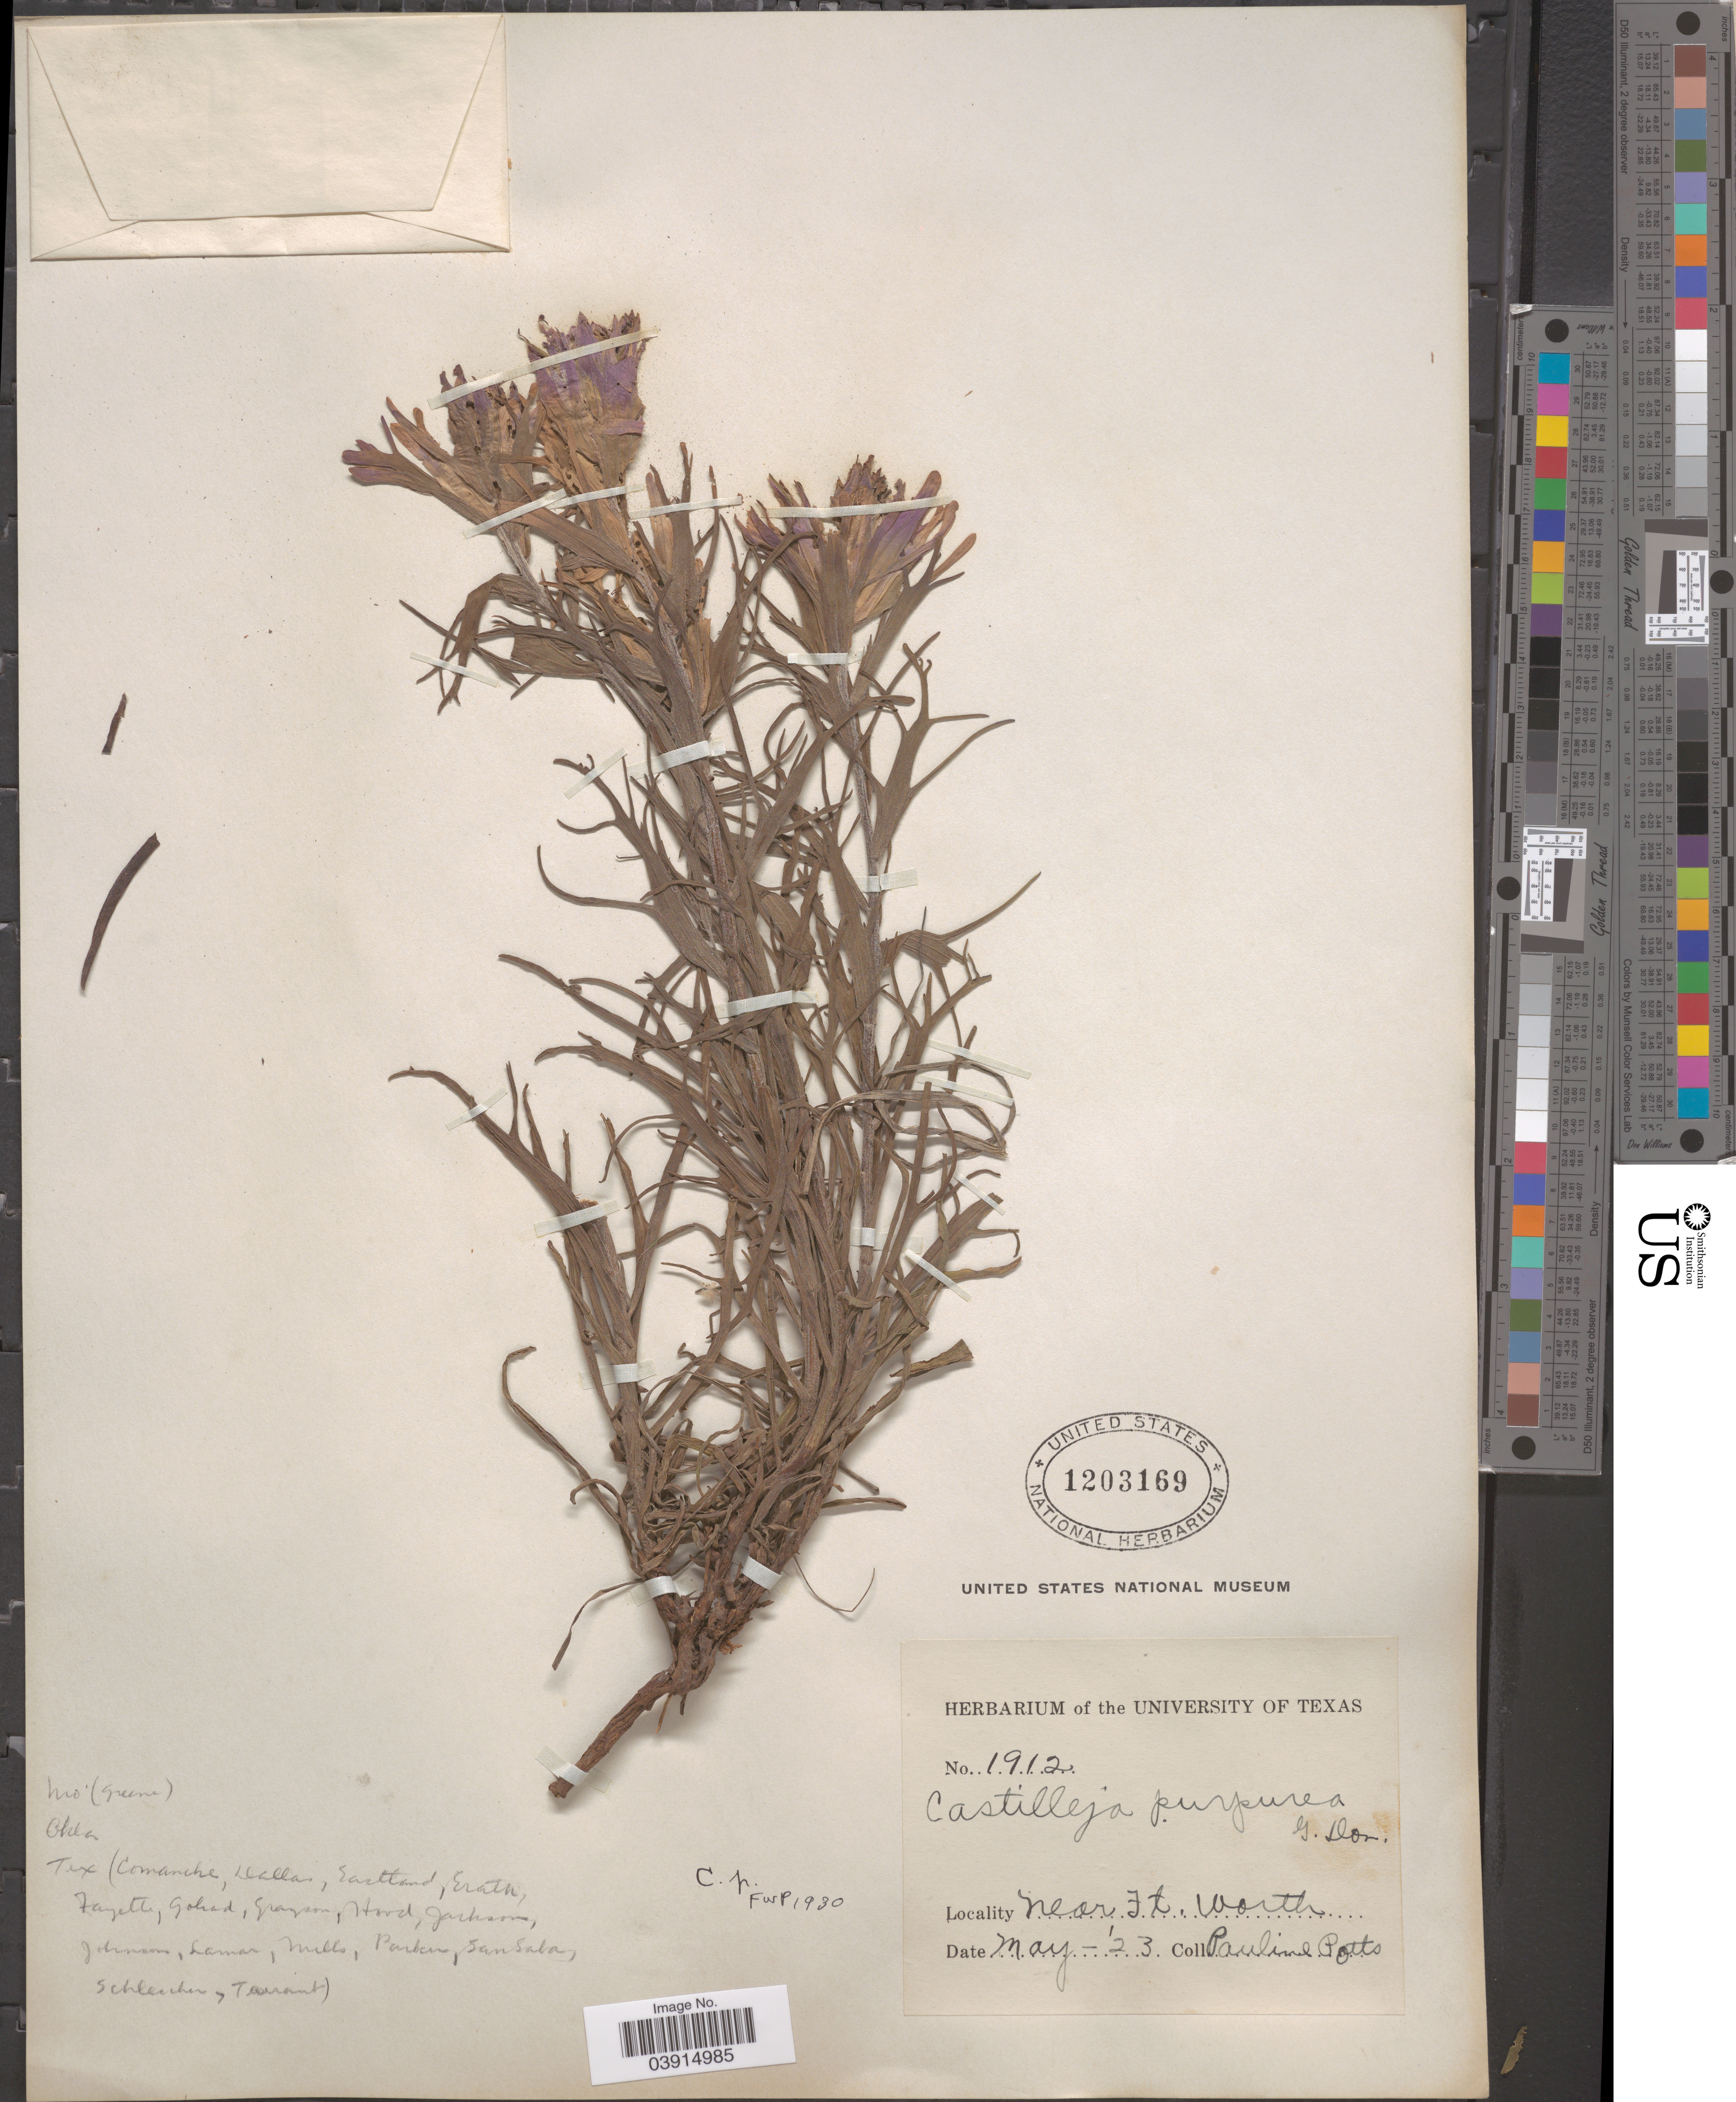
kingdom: Plantae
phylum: Tracheophyta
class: Magnoliopsida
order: Lamiales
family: Orobanchaceae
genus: Castilleja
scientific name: Castilleja sp.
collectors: P. Potts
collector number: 1912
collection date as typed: Transcribed d/m/y: /5/23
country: United States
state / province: Texas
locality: Near Ft. Worth.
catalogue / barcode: US 1203169